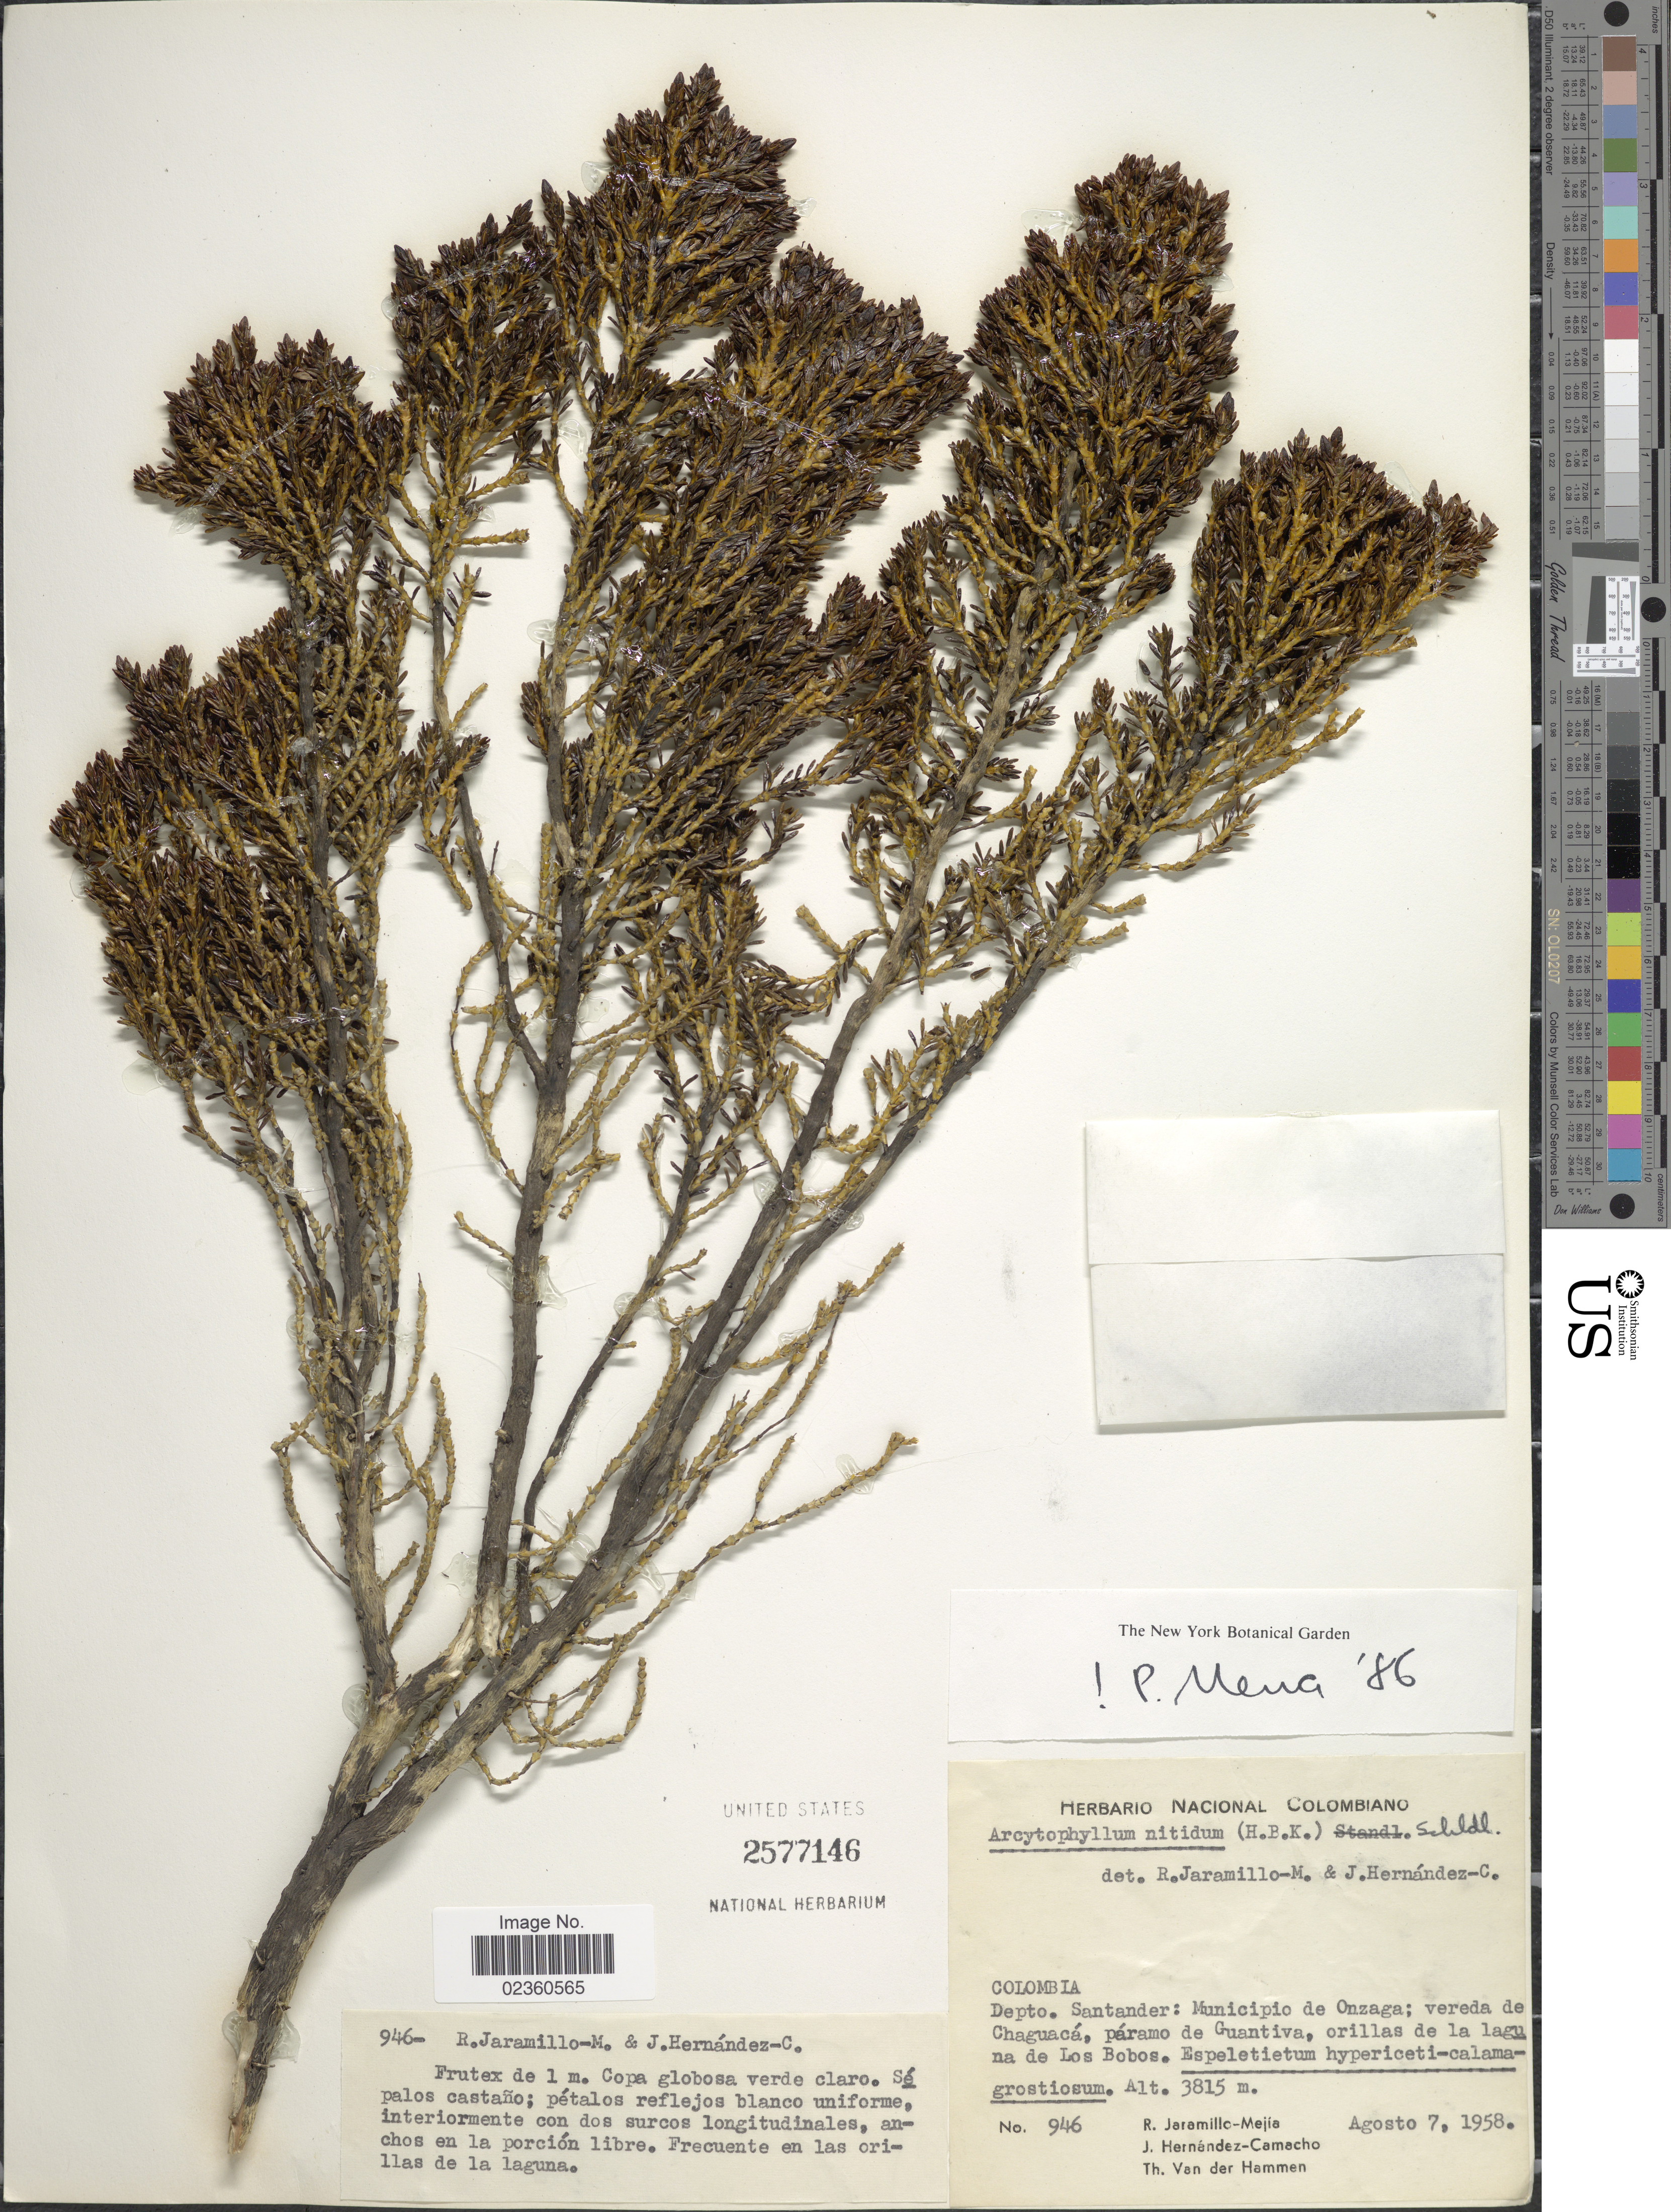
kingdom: Plantae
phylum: Tracheophyta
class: Magnoliopsida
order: Gentianales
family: Rubiaceae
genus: Arcytophyllum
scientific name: Arcytophyllum nitidum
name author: (Kunth) Schltdl.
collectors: R. Jaramillo M., J. Hernandez Camacho & T. Van der Hammen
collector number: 946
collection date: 1958-08-07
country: Colombia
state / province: Santander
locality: Depto. Santander: Municipio de Onzaga; vereda de Chaguacá, páramo de Guantiva, orillas de la laguna de Los Bobos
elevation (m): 3815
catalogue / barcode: US 2577146